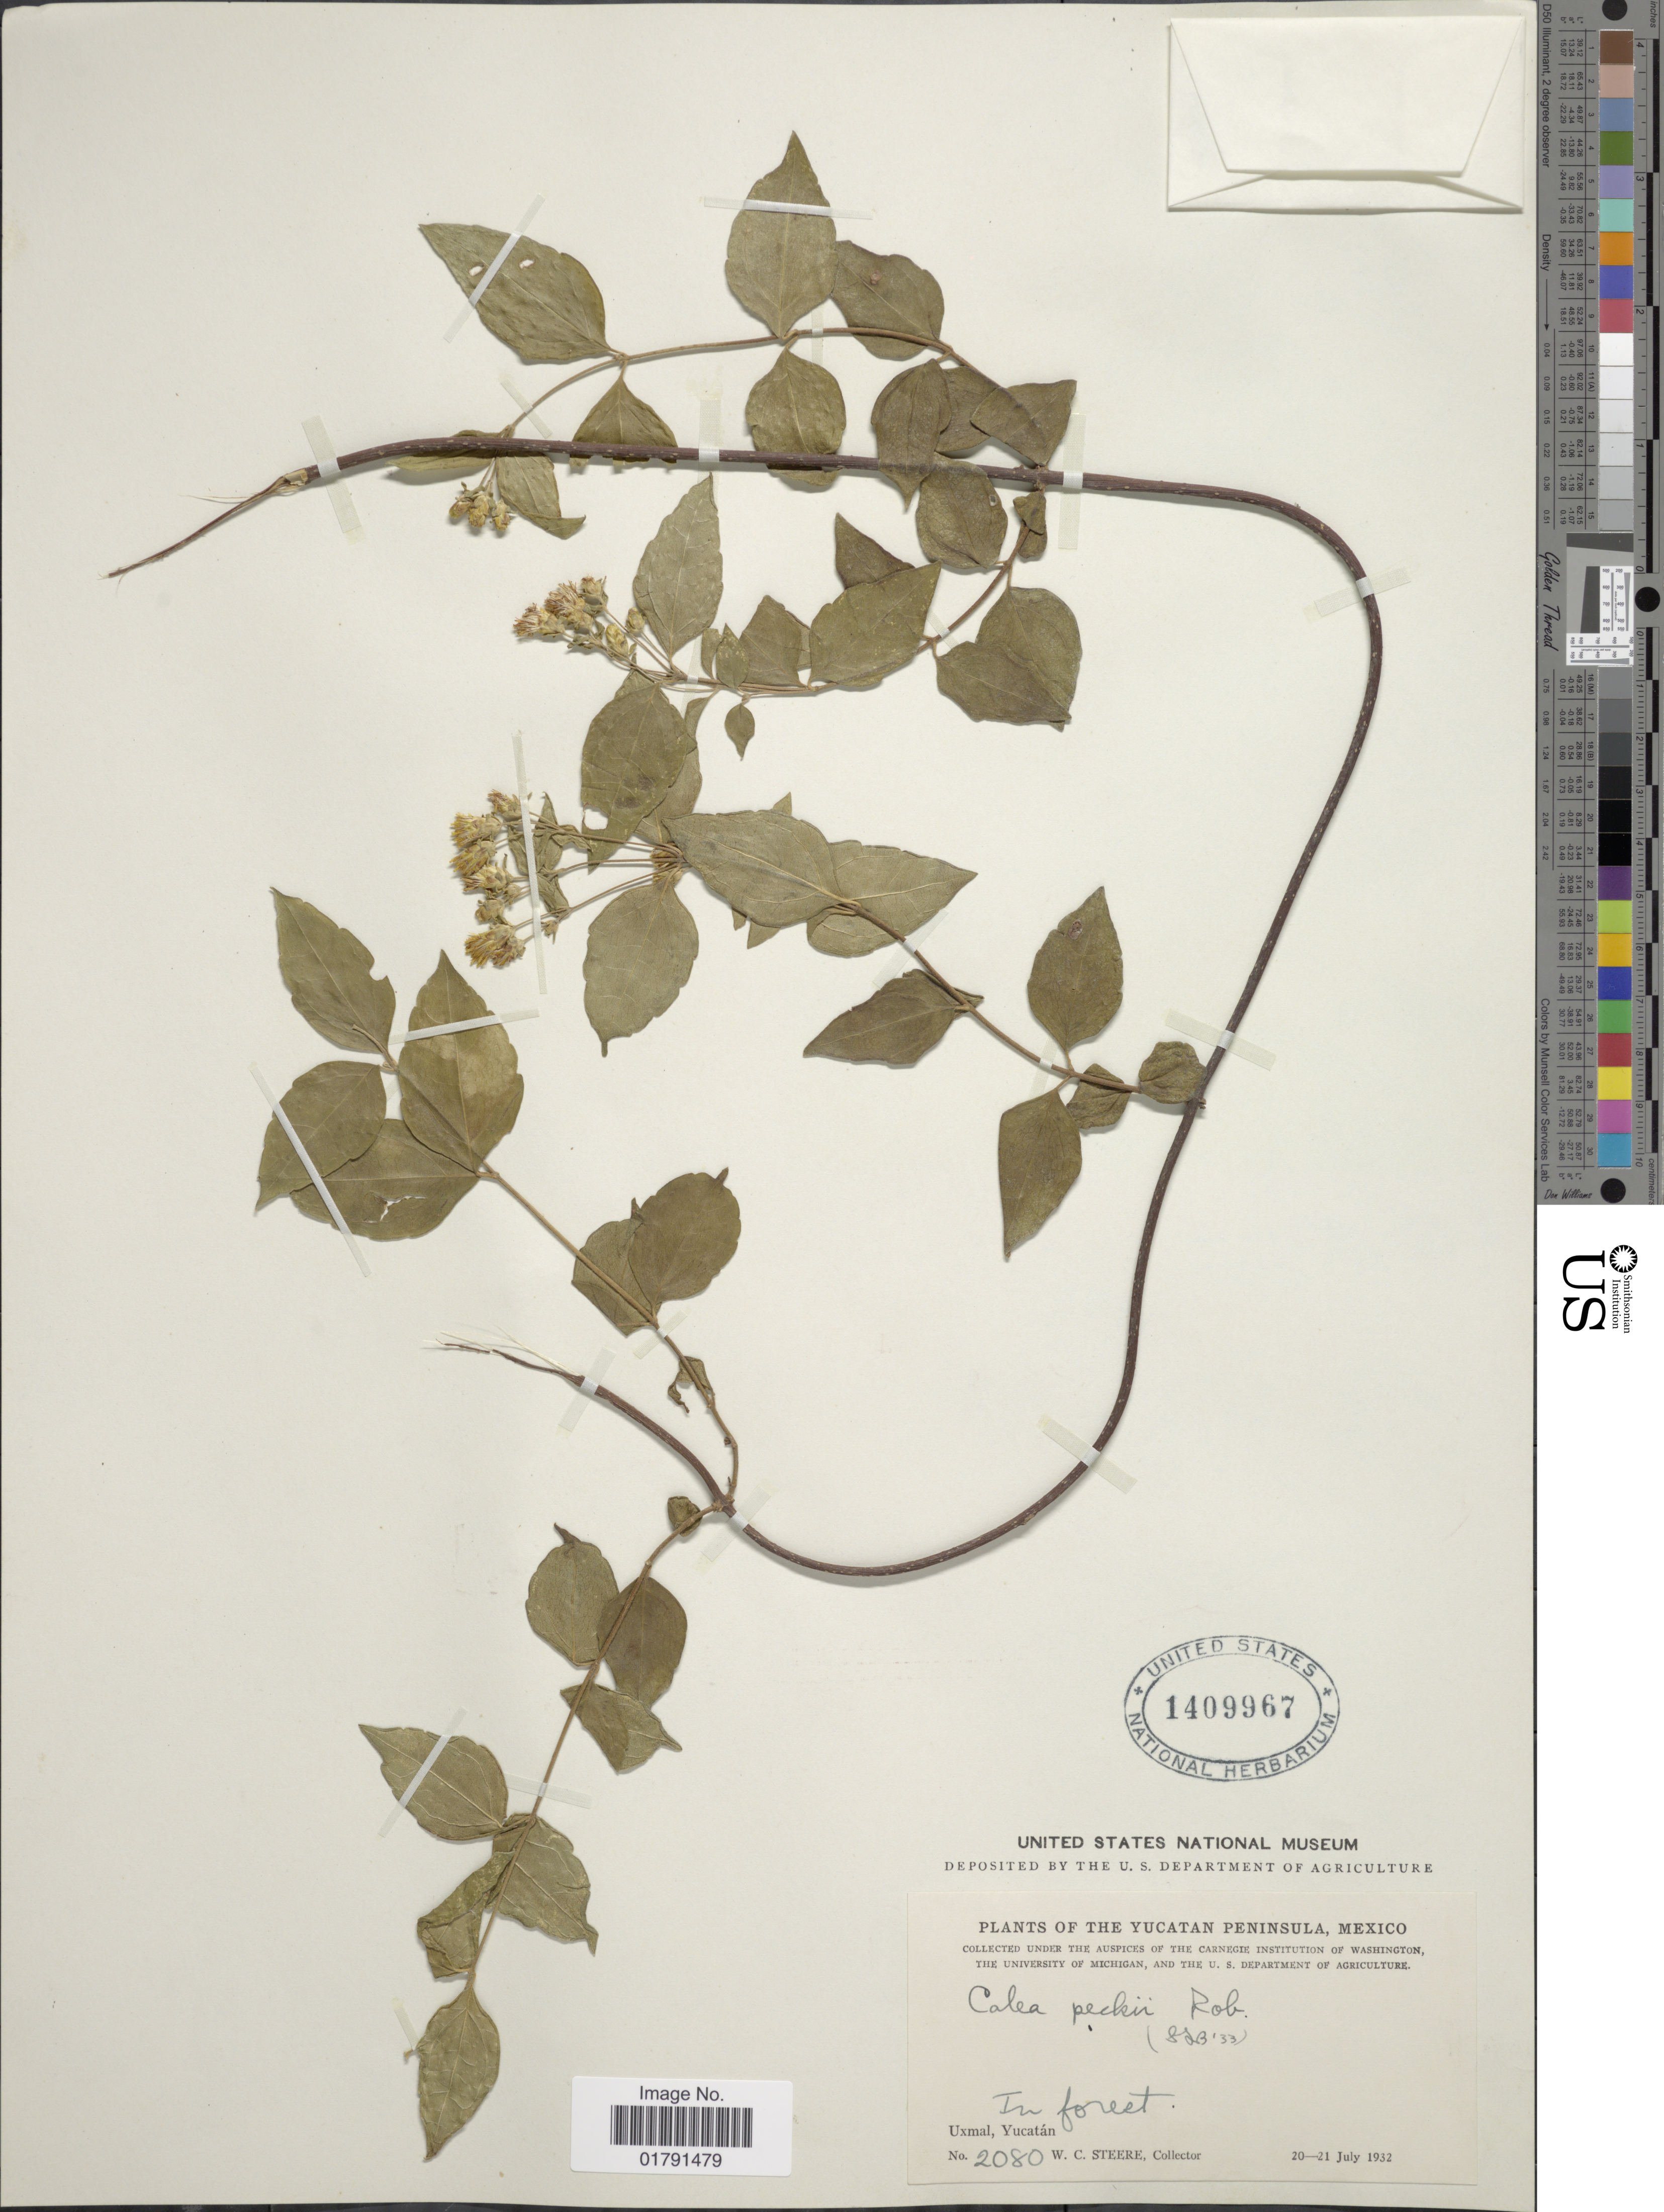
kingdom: Plantae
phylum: Tracheophyta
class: Magnoliopsida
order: Asterales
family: Asteraceae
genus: Calea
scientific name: Calea trichotoma var. peckii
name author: Wussow &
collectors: W. C. Steere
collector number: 2080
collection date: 1932-07-20/1932-07-21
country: Mexico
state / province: Yucatán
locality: Yucatan Peninsula, Uxmal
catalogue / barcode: US 1409967